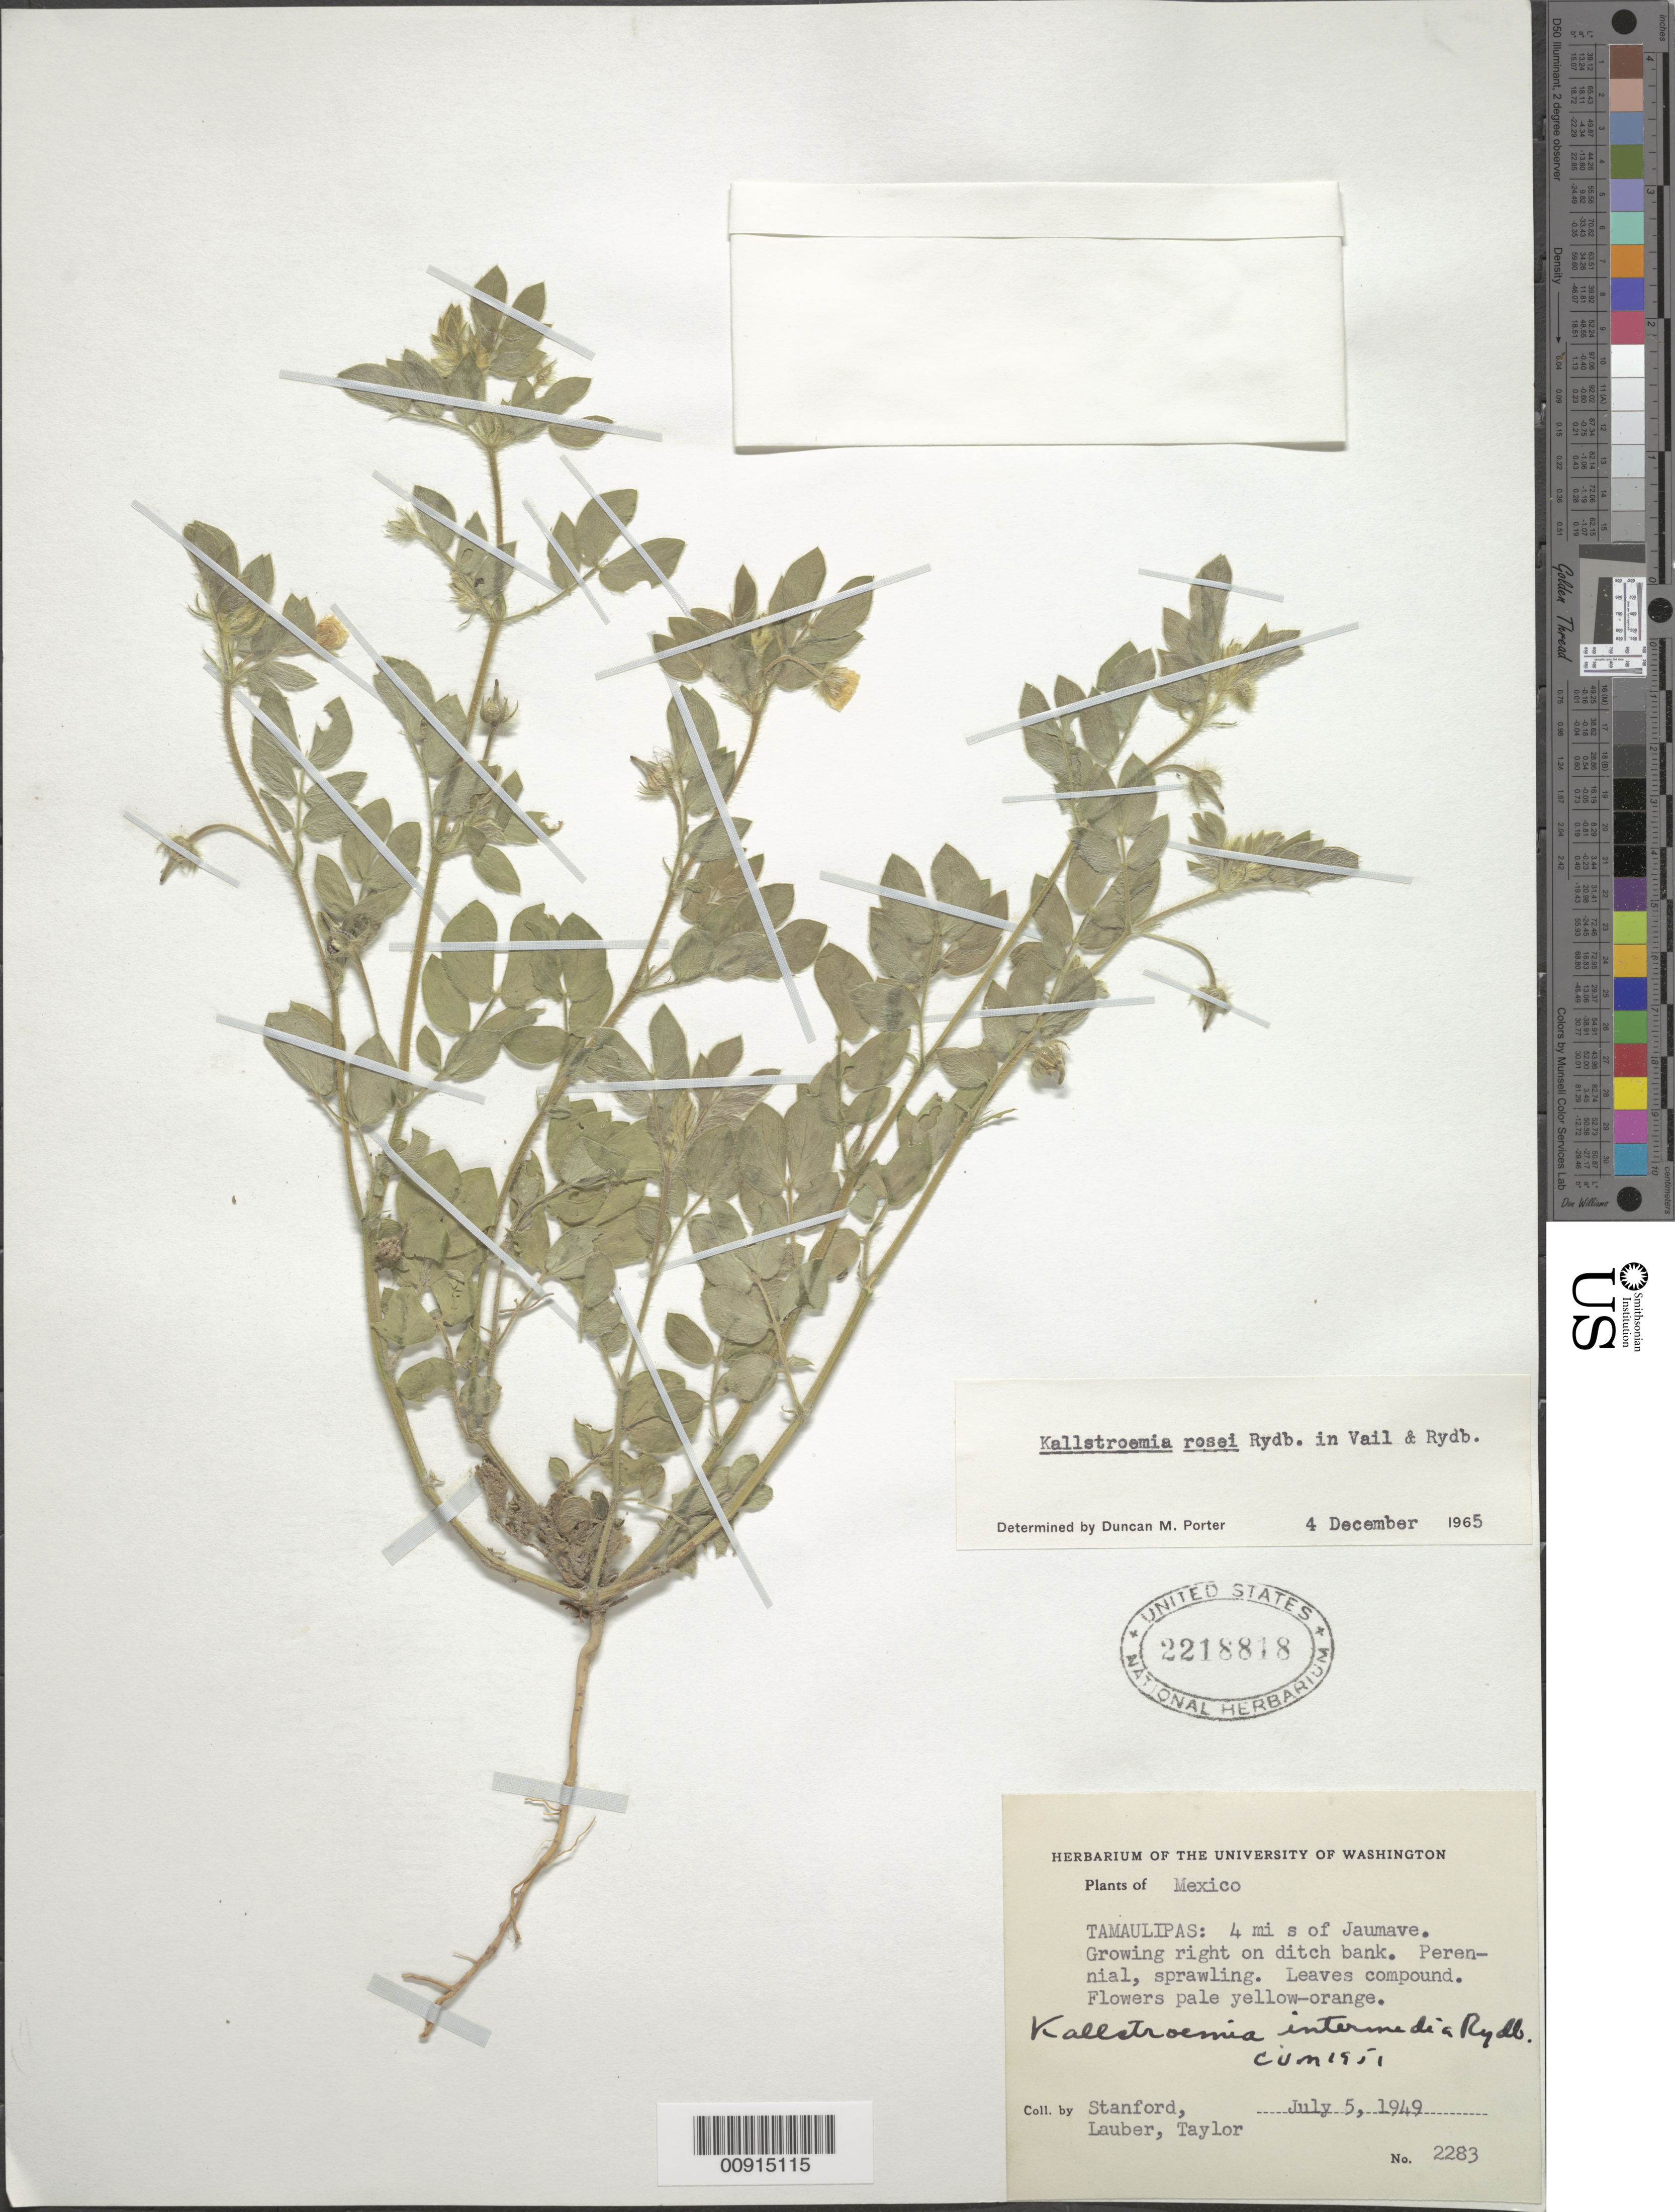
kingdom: Plantae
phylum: Tracheophyta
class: Magnoliopsida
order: Zygophyllales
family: Zygophyllaceae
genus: Kallstroemia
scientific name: Kallstroemia rosei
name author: Rydb.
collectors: -. Stanford, Lauber, -- & -- Taylor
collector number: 2283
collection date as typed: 05 Jul 1949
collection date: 1949-07-05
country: Mexico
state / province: Tamaulipas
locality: Tamaulipas, 4 mi S of Jaumave.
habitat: Growing right on ditch bank.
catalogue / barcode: US 2218818